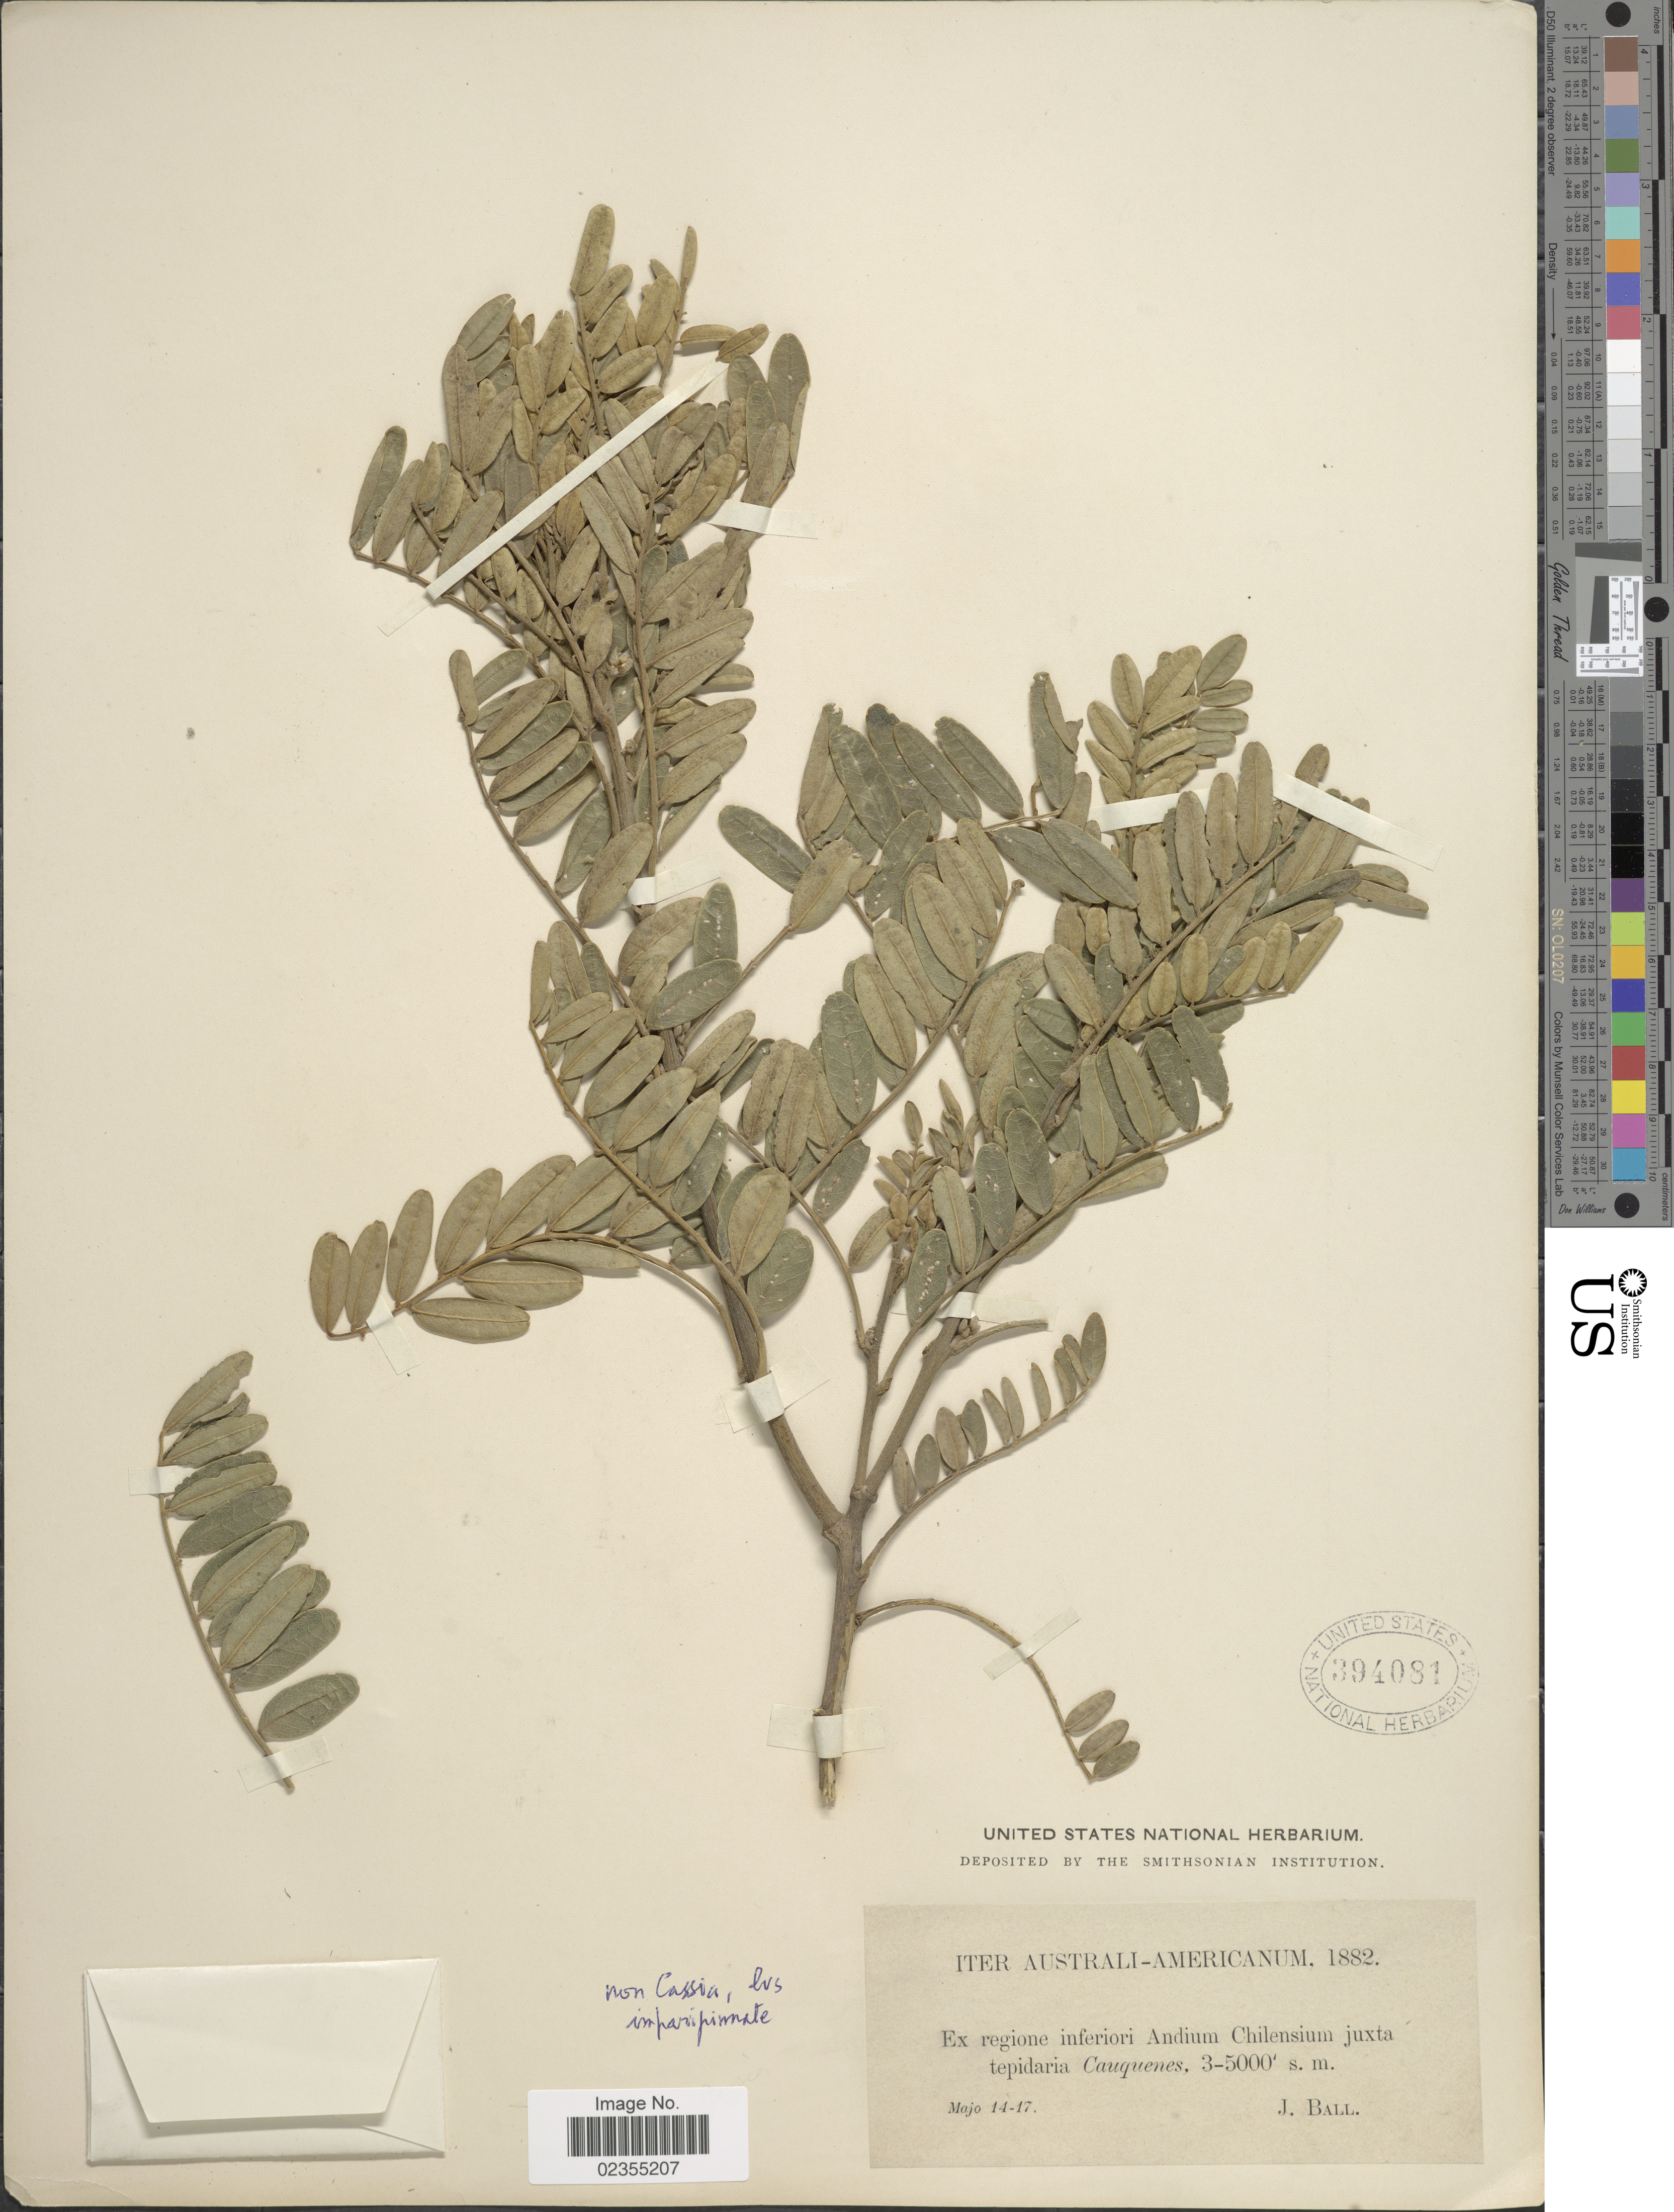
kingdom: Plantae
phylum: Tracheophyta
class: Magnoliopsida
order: Fabales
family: Fabaceae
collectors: J. Ball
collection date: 1882-05-14/1882-05-17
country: Chile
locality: Ex regione inferiori Andium Chilensium juxta tepidaria Cauquenas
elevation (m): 914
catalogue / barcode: US 394081